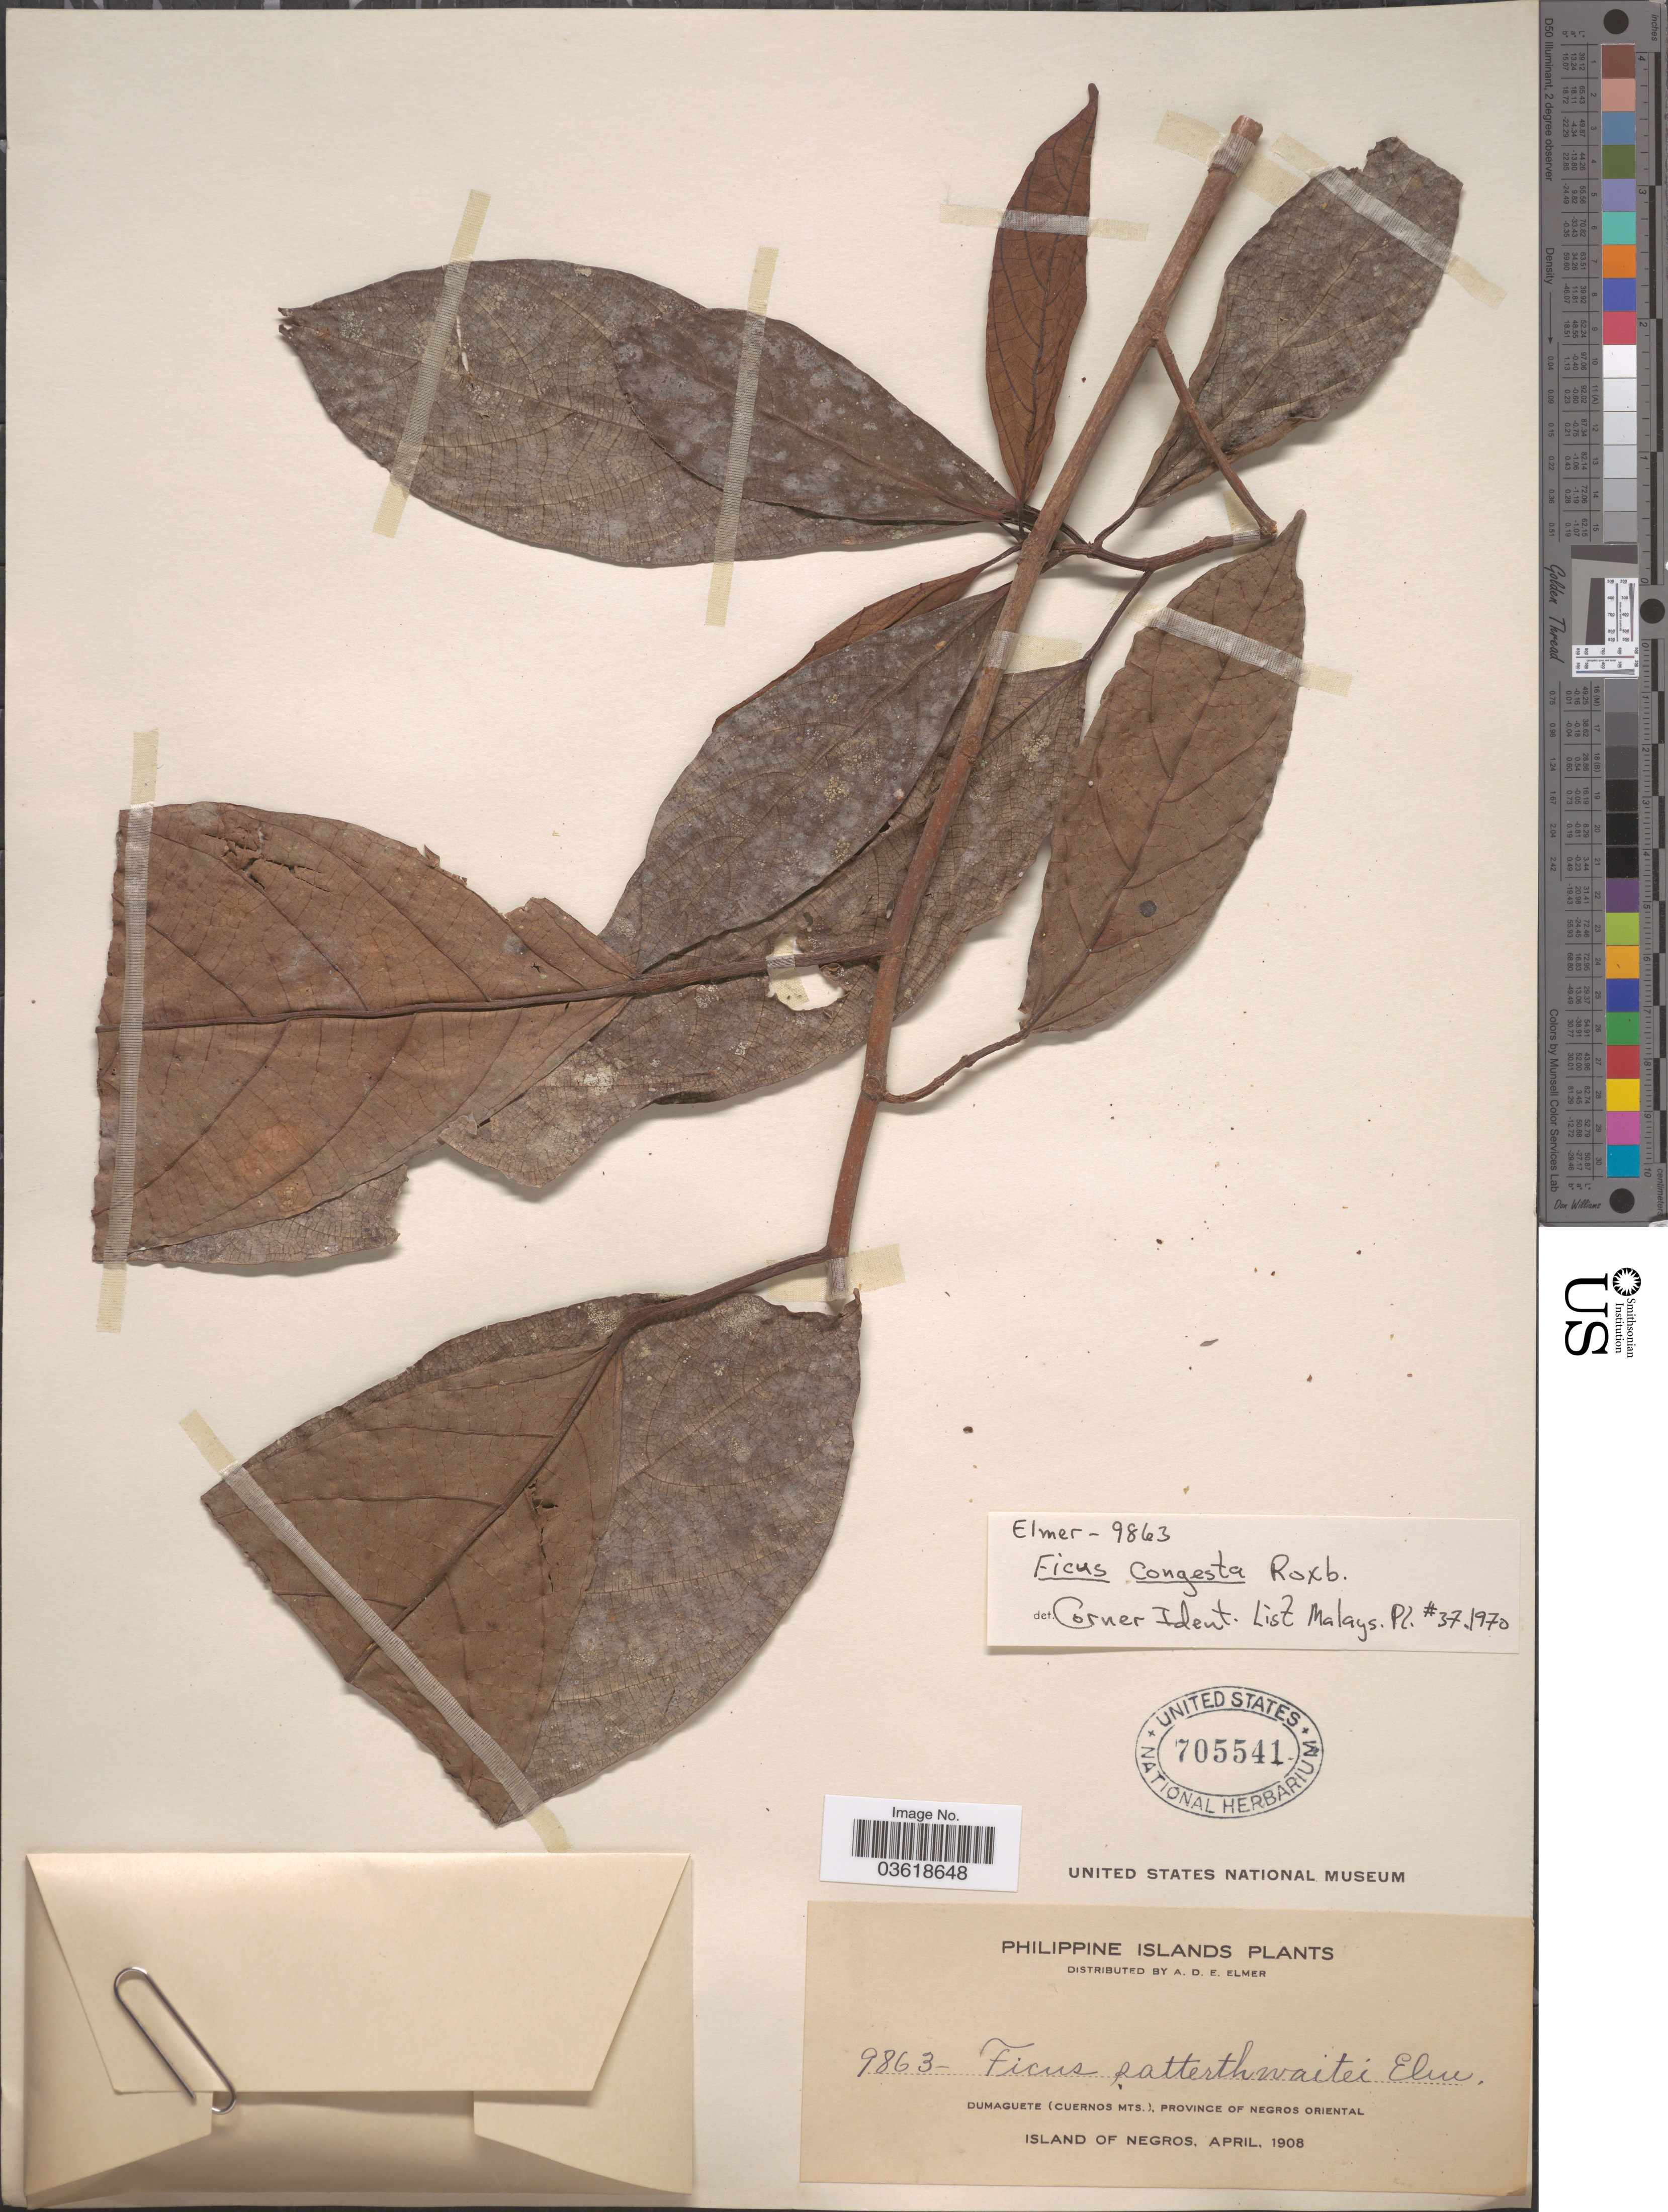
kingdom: Plantae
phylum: Tracheophyta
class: Magnoliopsida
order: Rosales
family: Moraceae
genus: Ficus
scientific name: Ficus congesta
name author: Roxb.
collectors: A. D. E. Elmer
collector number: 9863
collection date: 1908-04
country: Philippines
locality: Philippines Islands. Dumaguete (Cuernos Mts.), Province of Negros Oriental. Island of Negros.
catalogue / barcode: US 705541